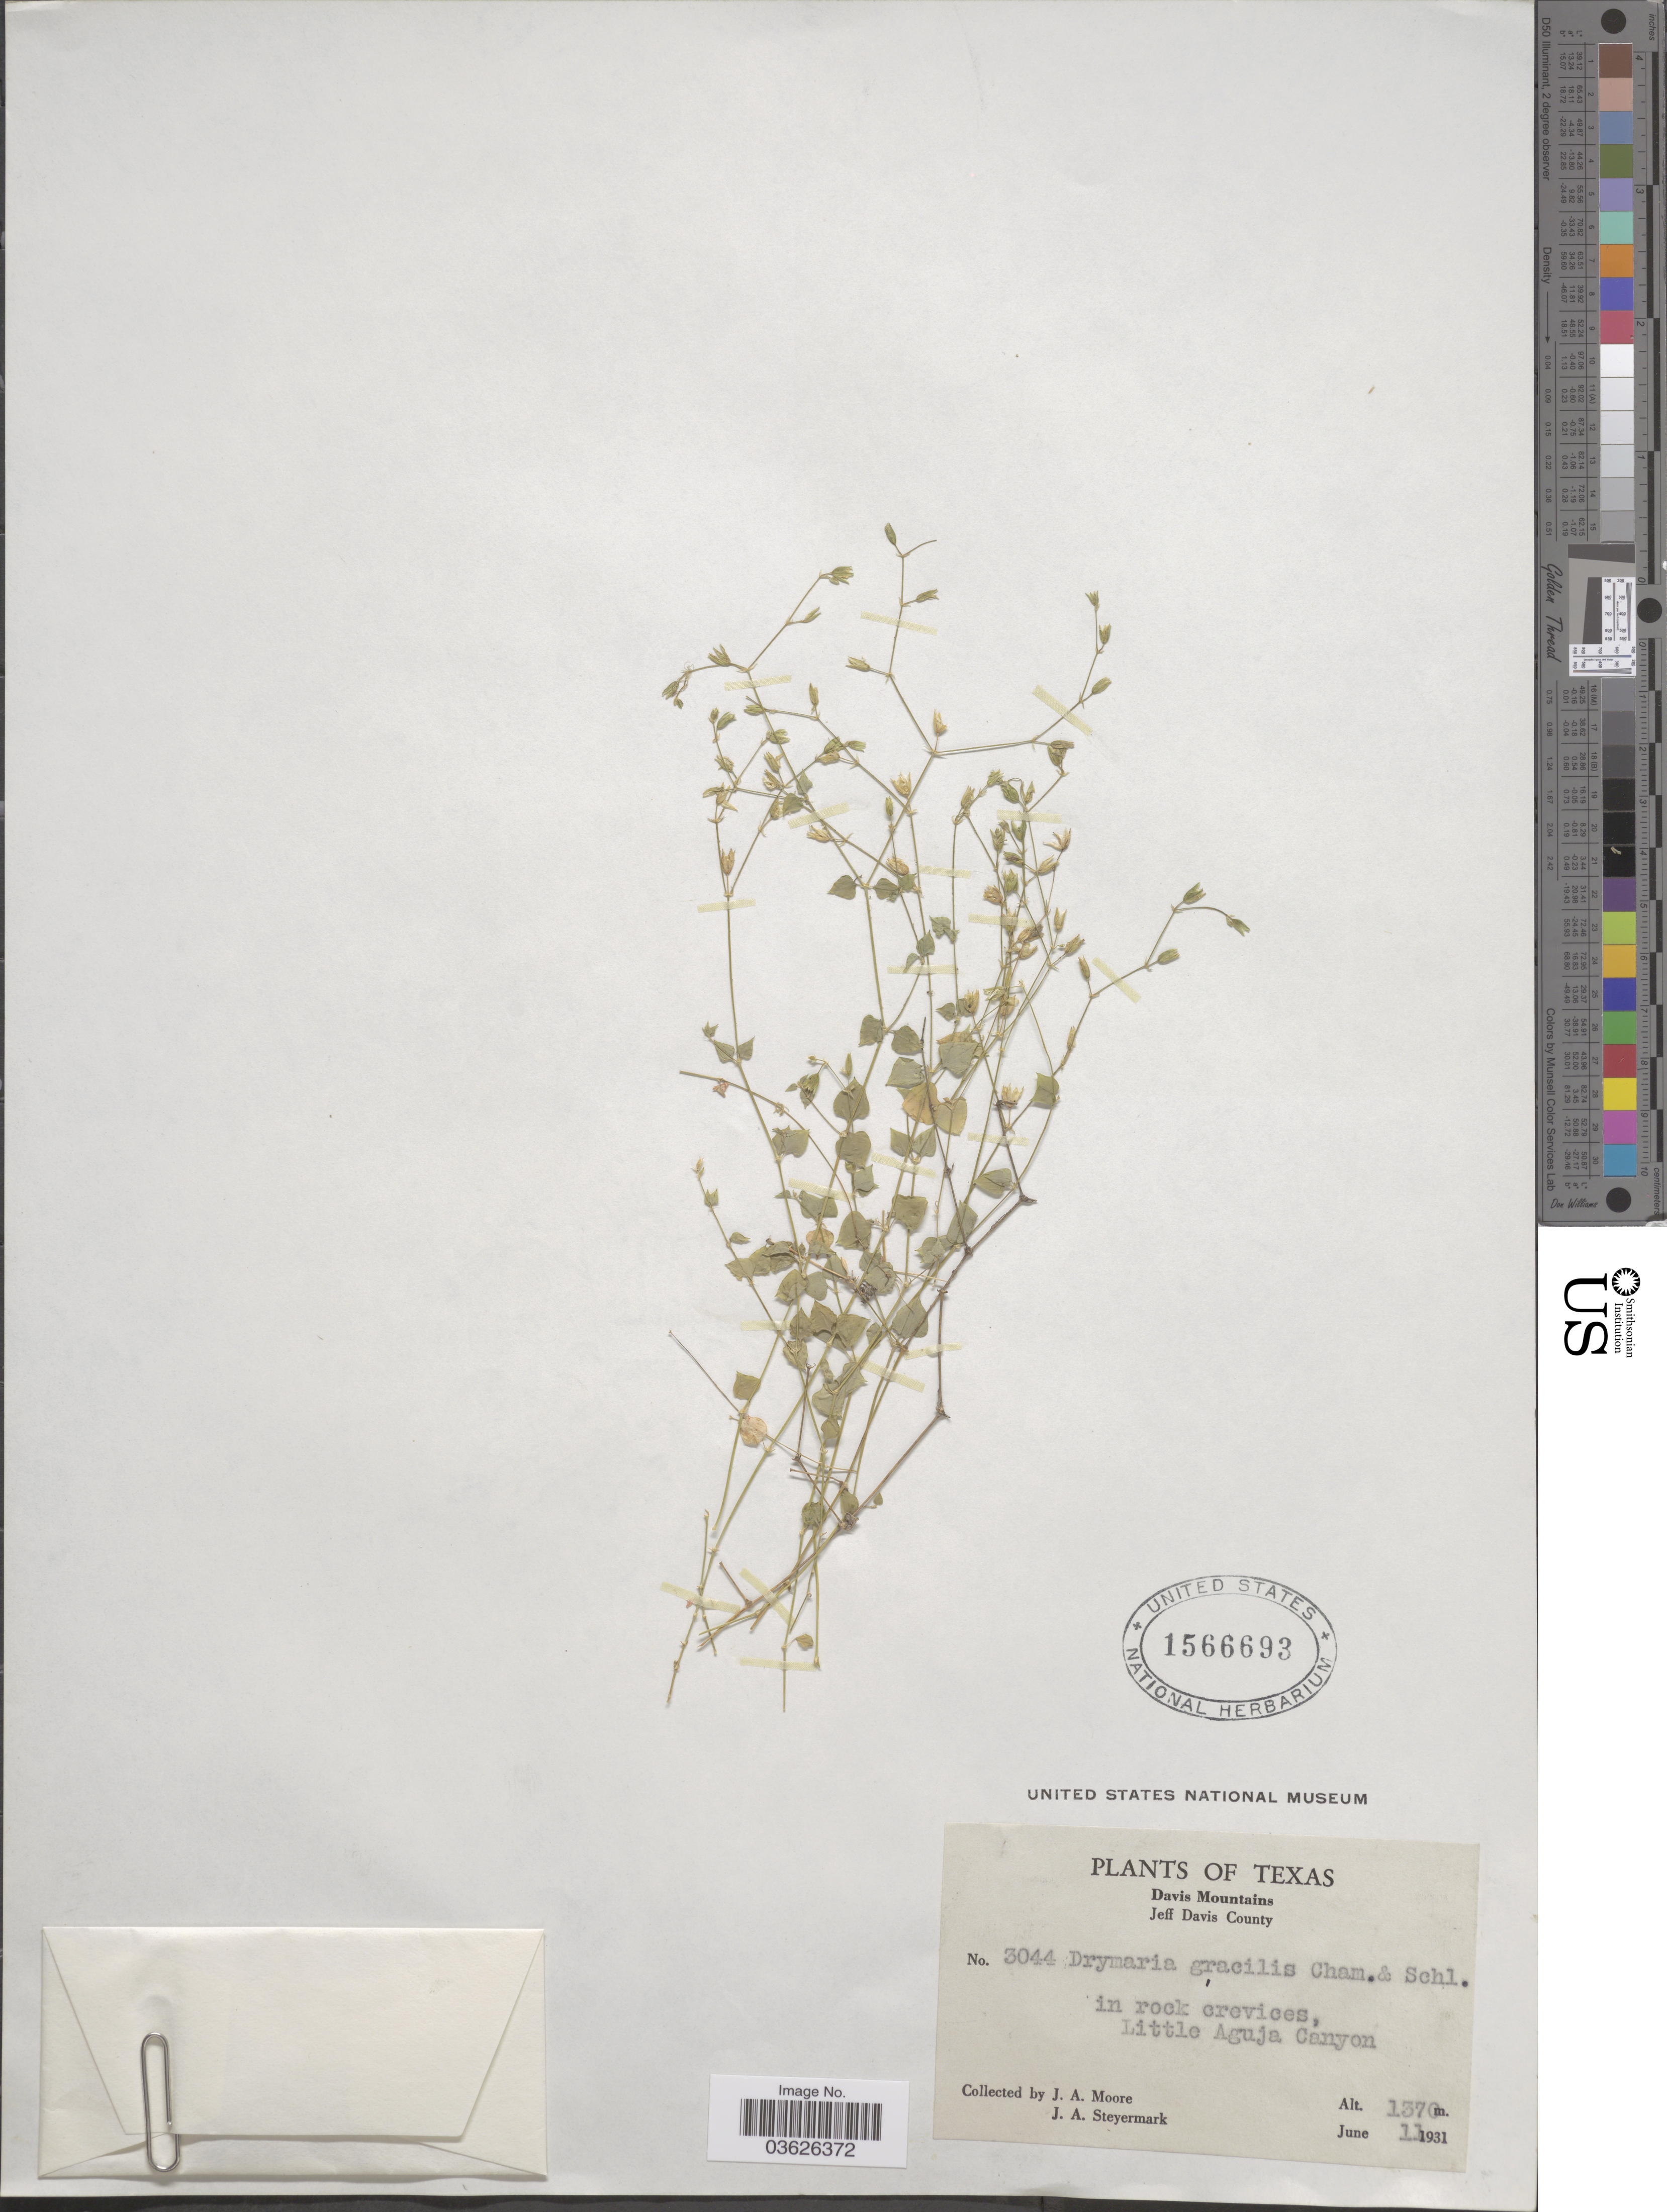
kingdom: Plantae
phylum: Tracheophyta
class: Magnoliopsida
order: Caryophyllales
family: Caryophyllaceae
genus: Drymaria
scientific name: Drymaria gracilis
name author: Cham. & Schltdl.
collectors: J. A. Moore & J. Steyermark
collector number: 3044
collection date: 1931-06-11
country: United States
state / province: Texas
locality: Davis Mountains. Jeff Davis County. Little Aguja Canyon.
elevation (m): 1370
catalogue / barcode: US 1566693